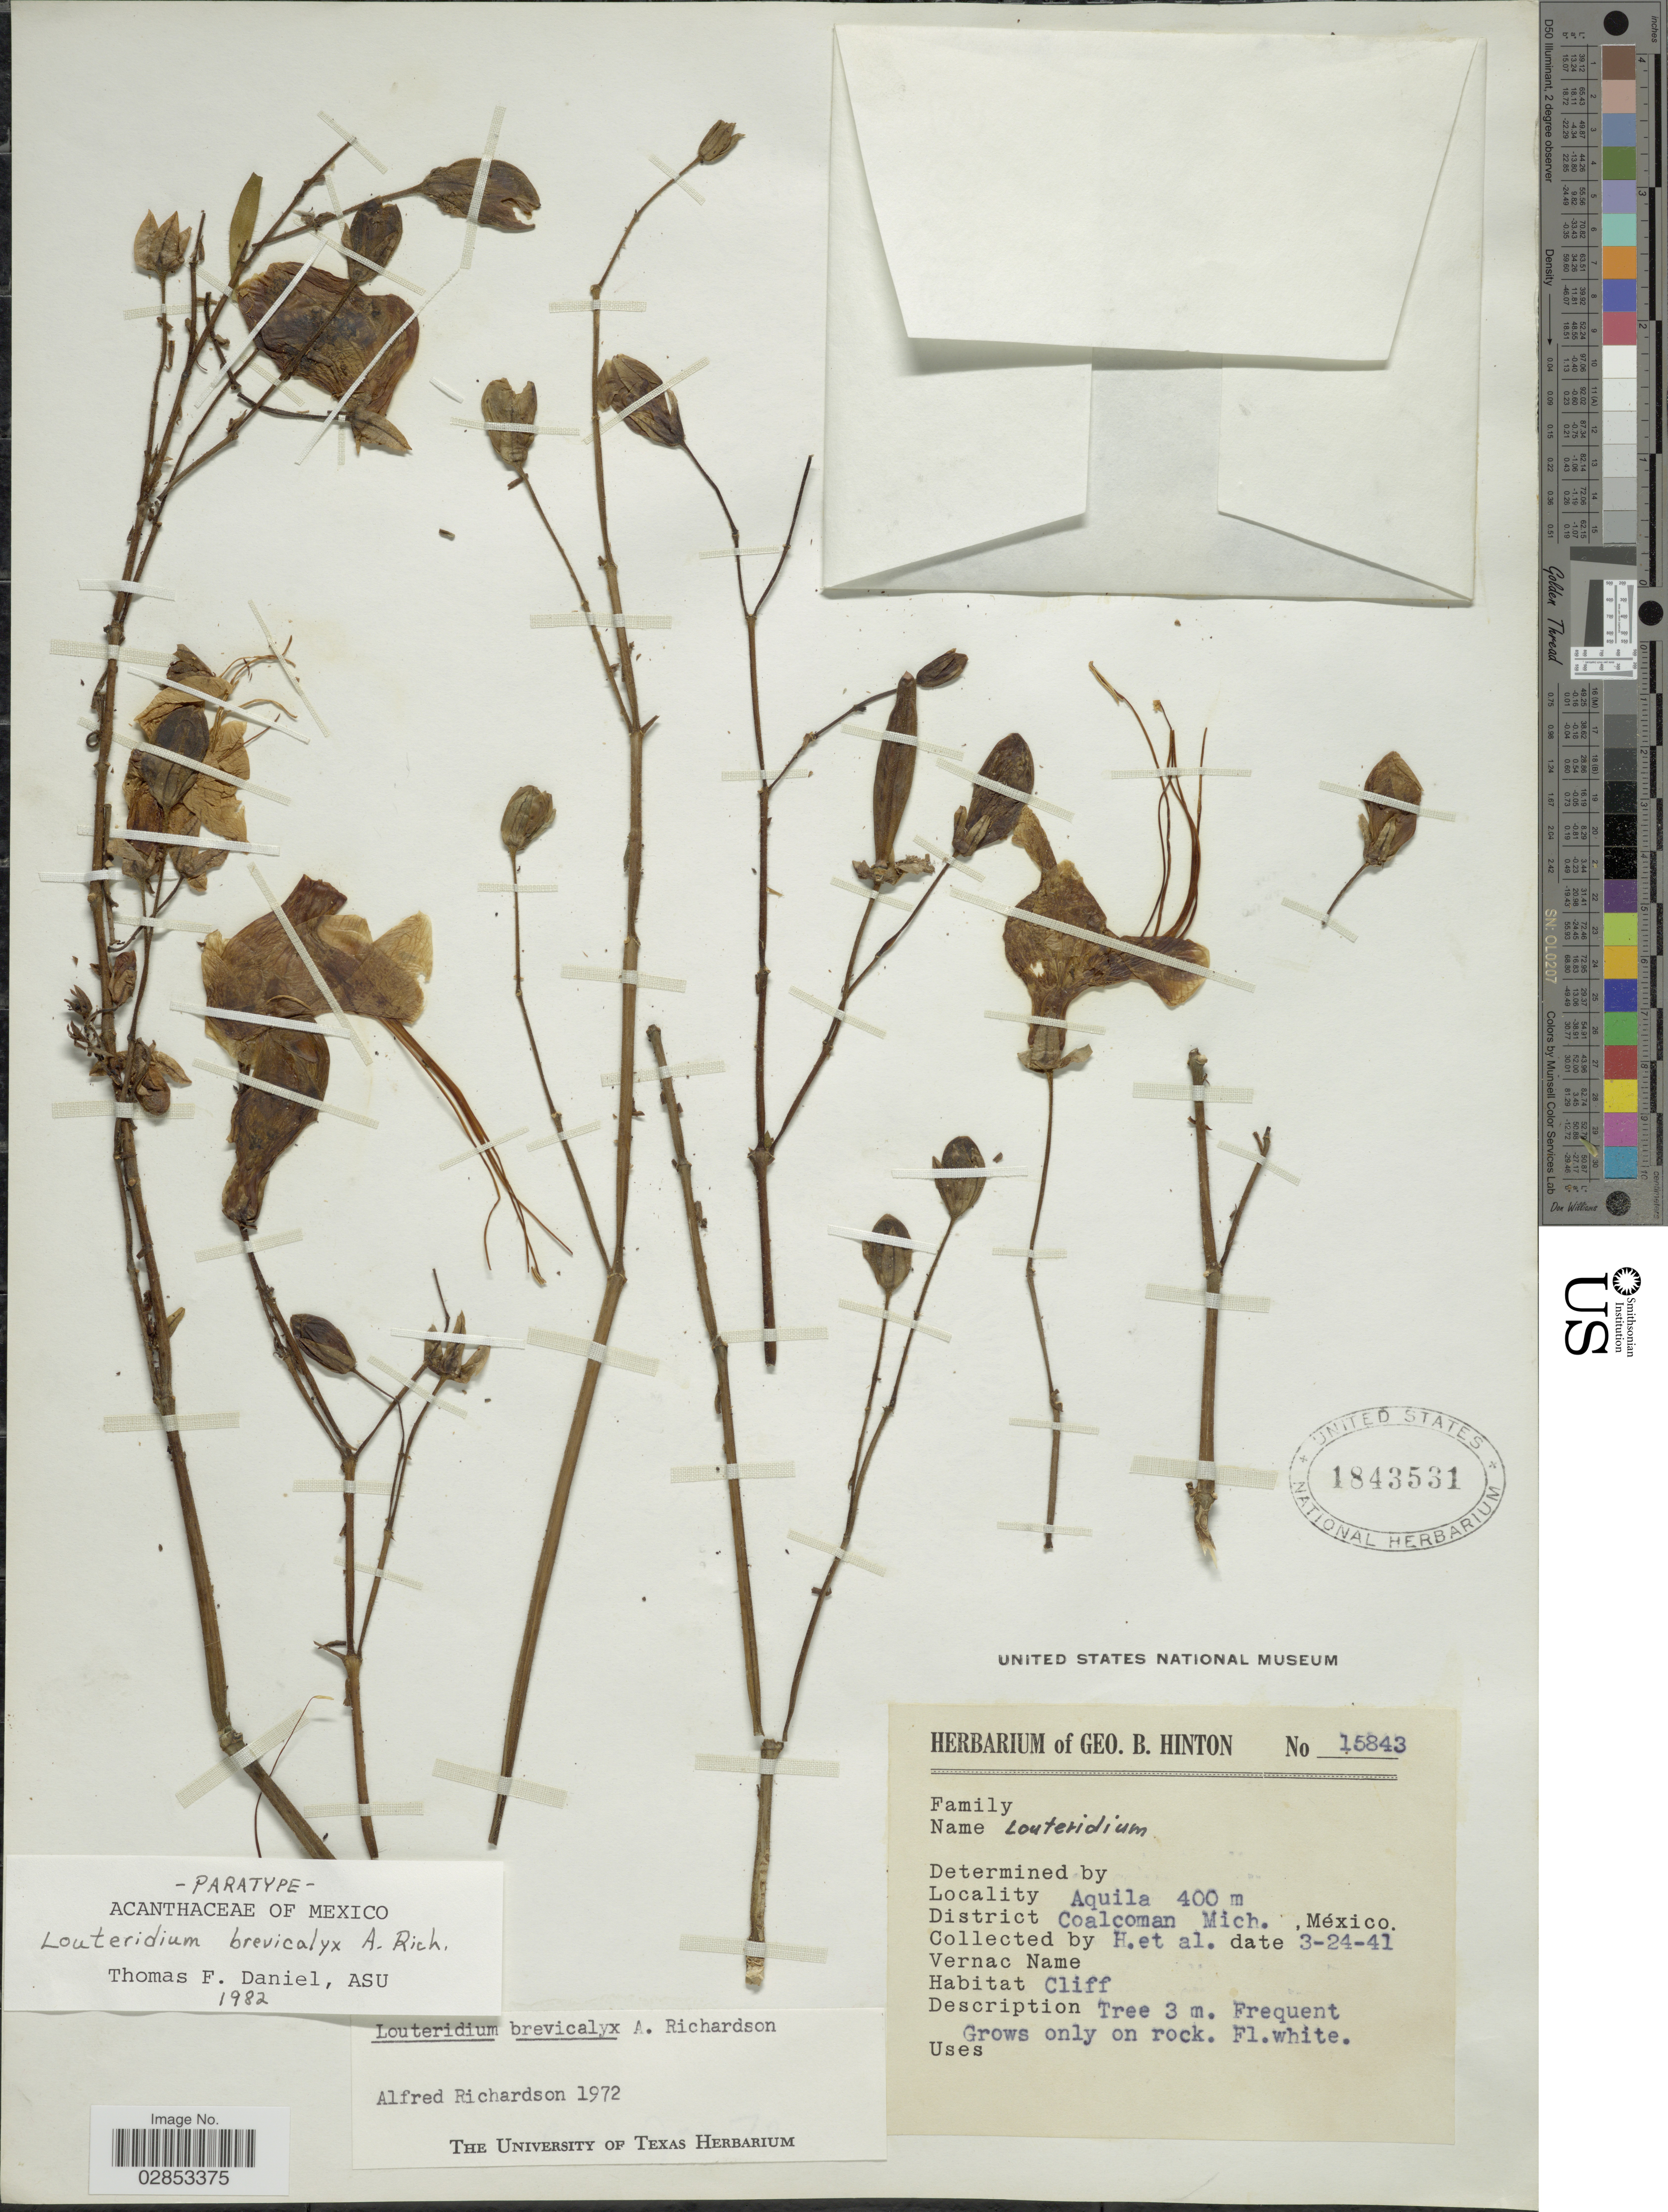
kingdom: Plantae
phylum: Tracheophyta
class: Magnoliopsida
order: Lamiales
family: Acanthaceae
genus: Louteridium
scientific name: Louteridium brevicalyx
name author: A.T. Richardson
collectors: G. B. Hinton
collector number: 15843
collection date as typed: Transcribed d/m/y: 24/3/41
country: Mexico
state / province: Michoacán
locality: Aquila, District Coalcoman Mich.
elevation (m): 400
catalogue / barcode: US 1843531